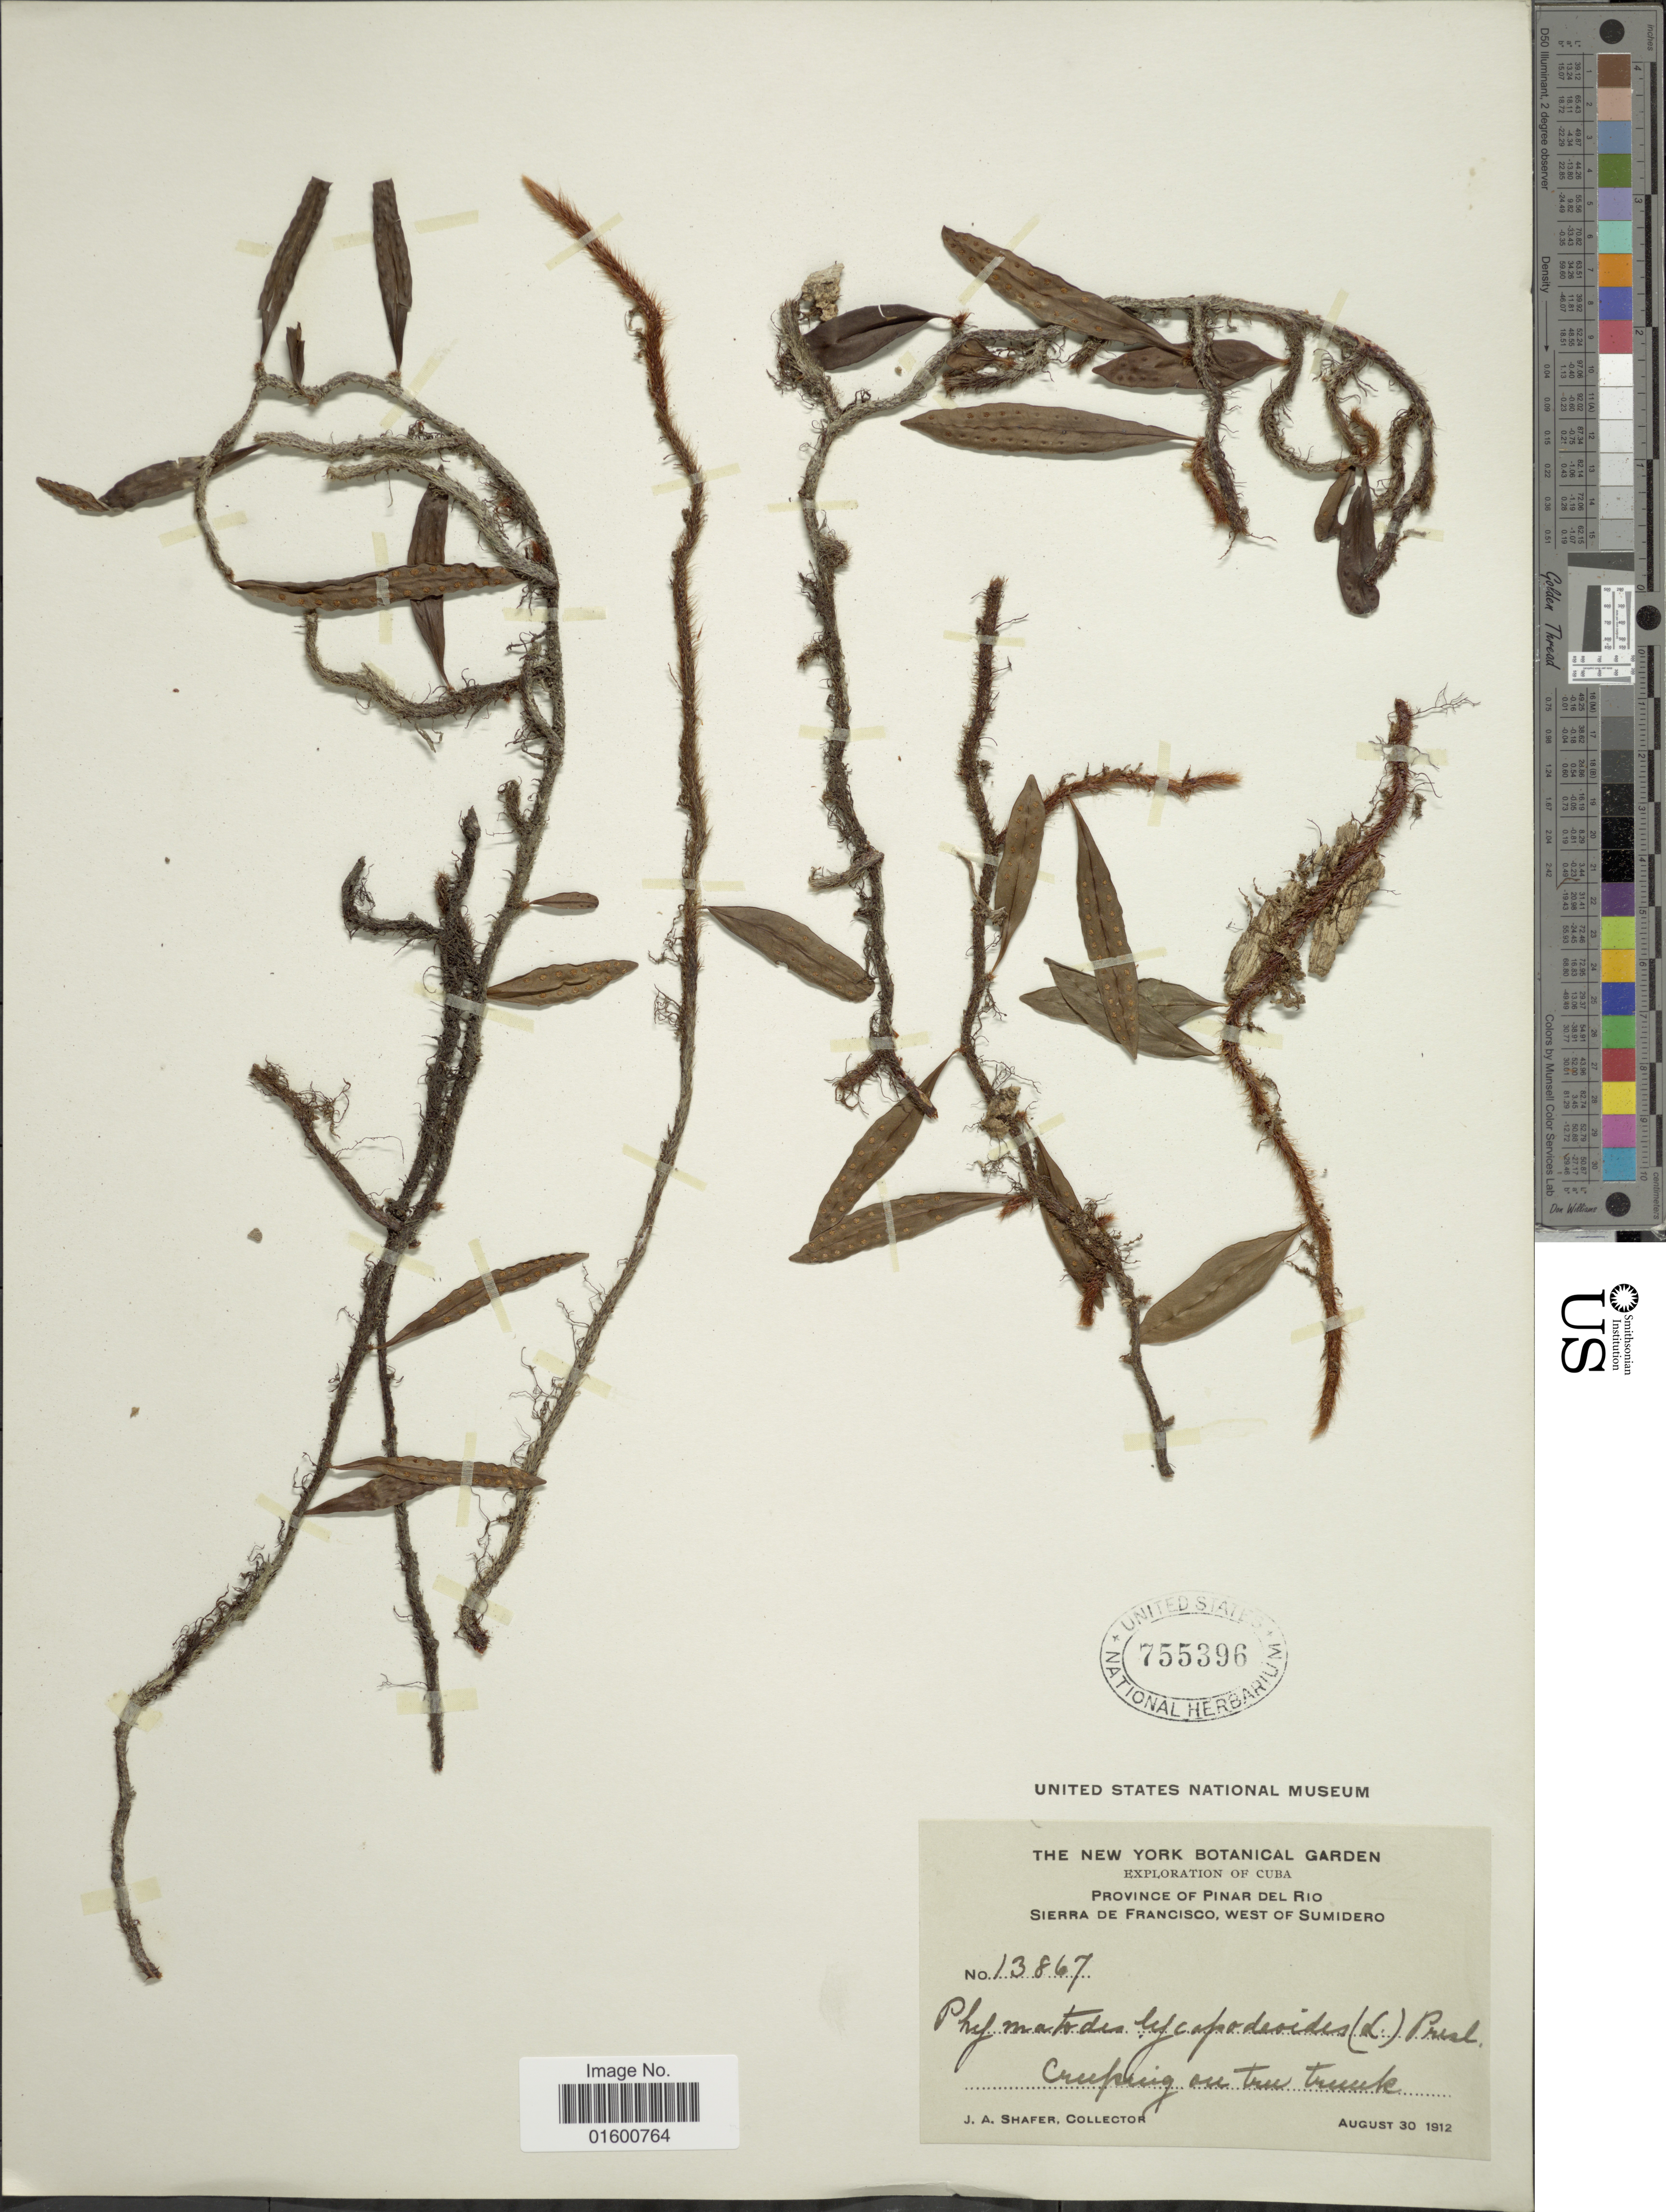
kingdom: Plantae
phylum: Tracheophyta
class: Polypodiopsida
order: Polypodiales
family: Polypodiaceae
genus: Microgramma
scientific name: Microgramma lycopodioides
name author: (L.) Copel.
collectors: J. A. Shafer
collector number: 13867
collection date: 1912-08-30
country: Cuba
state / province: Pinar del Río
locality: Province of Pinar del Rio, Sierra de Francisco, West of Sumidero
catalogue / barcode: US 755396